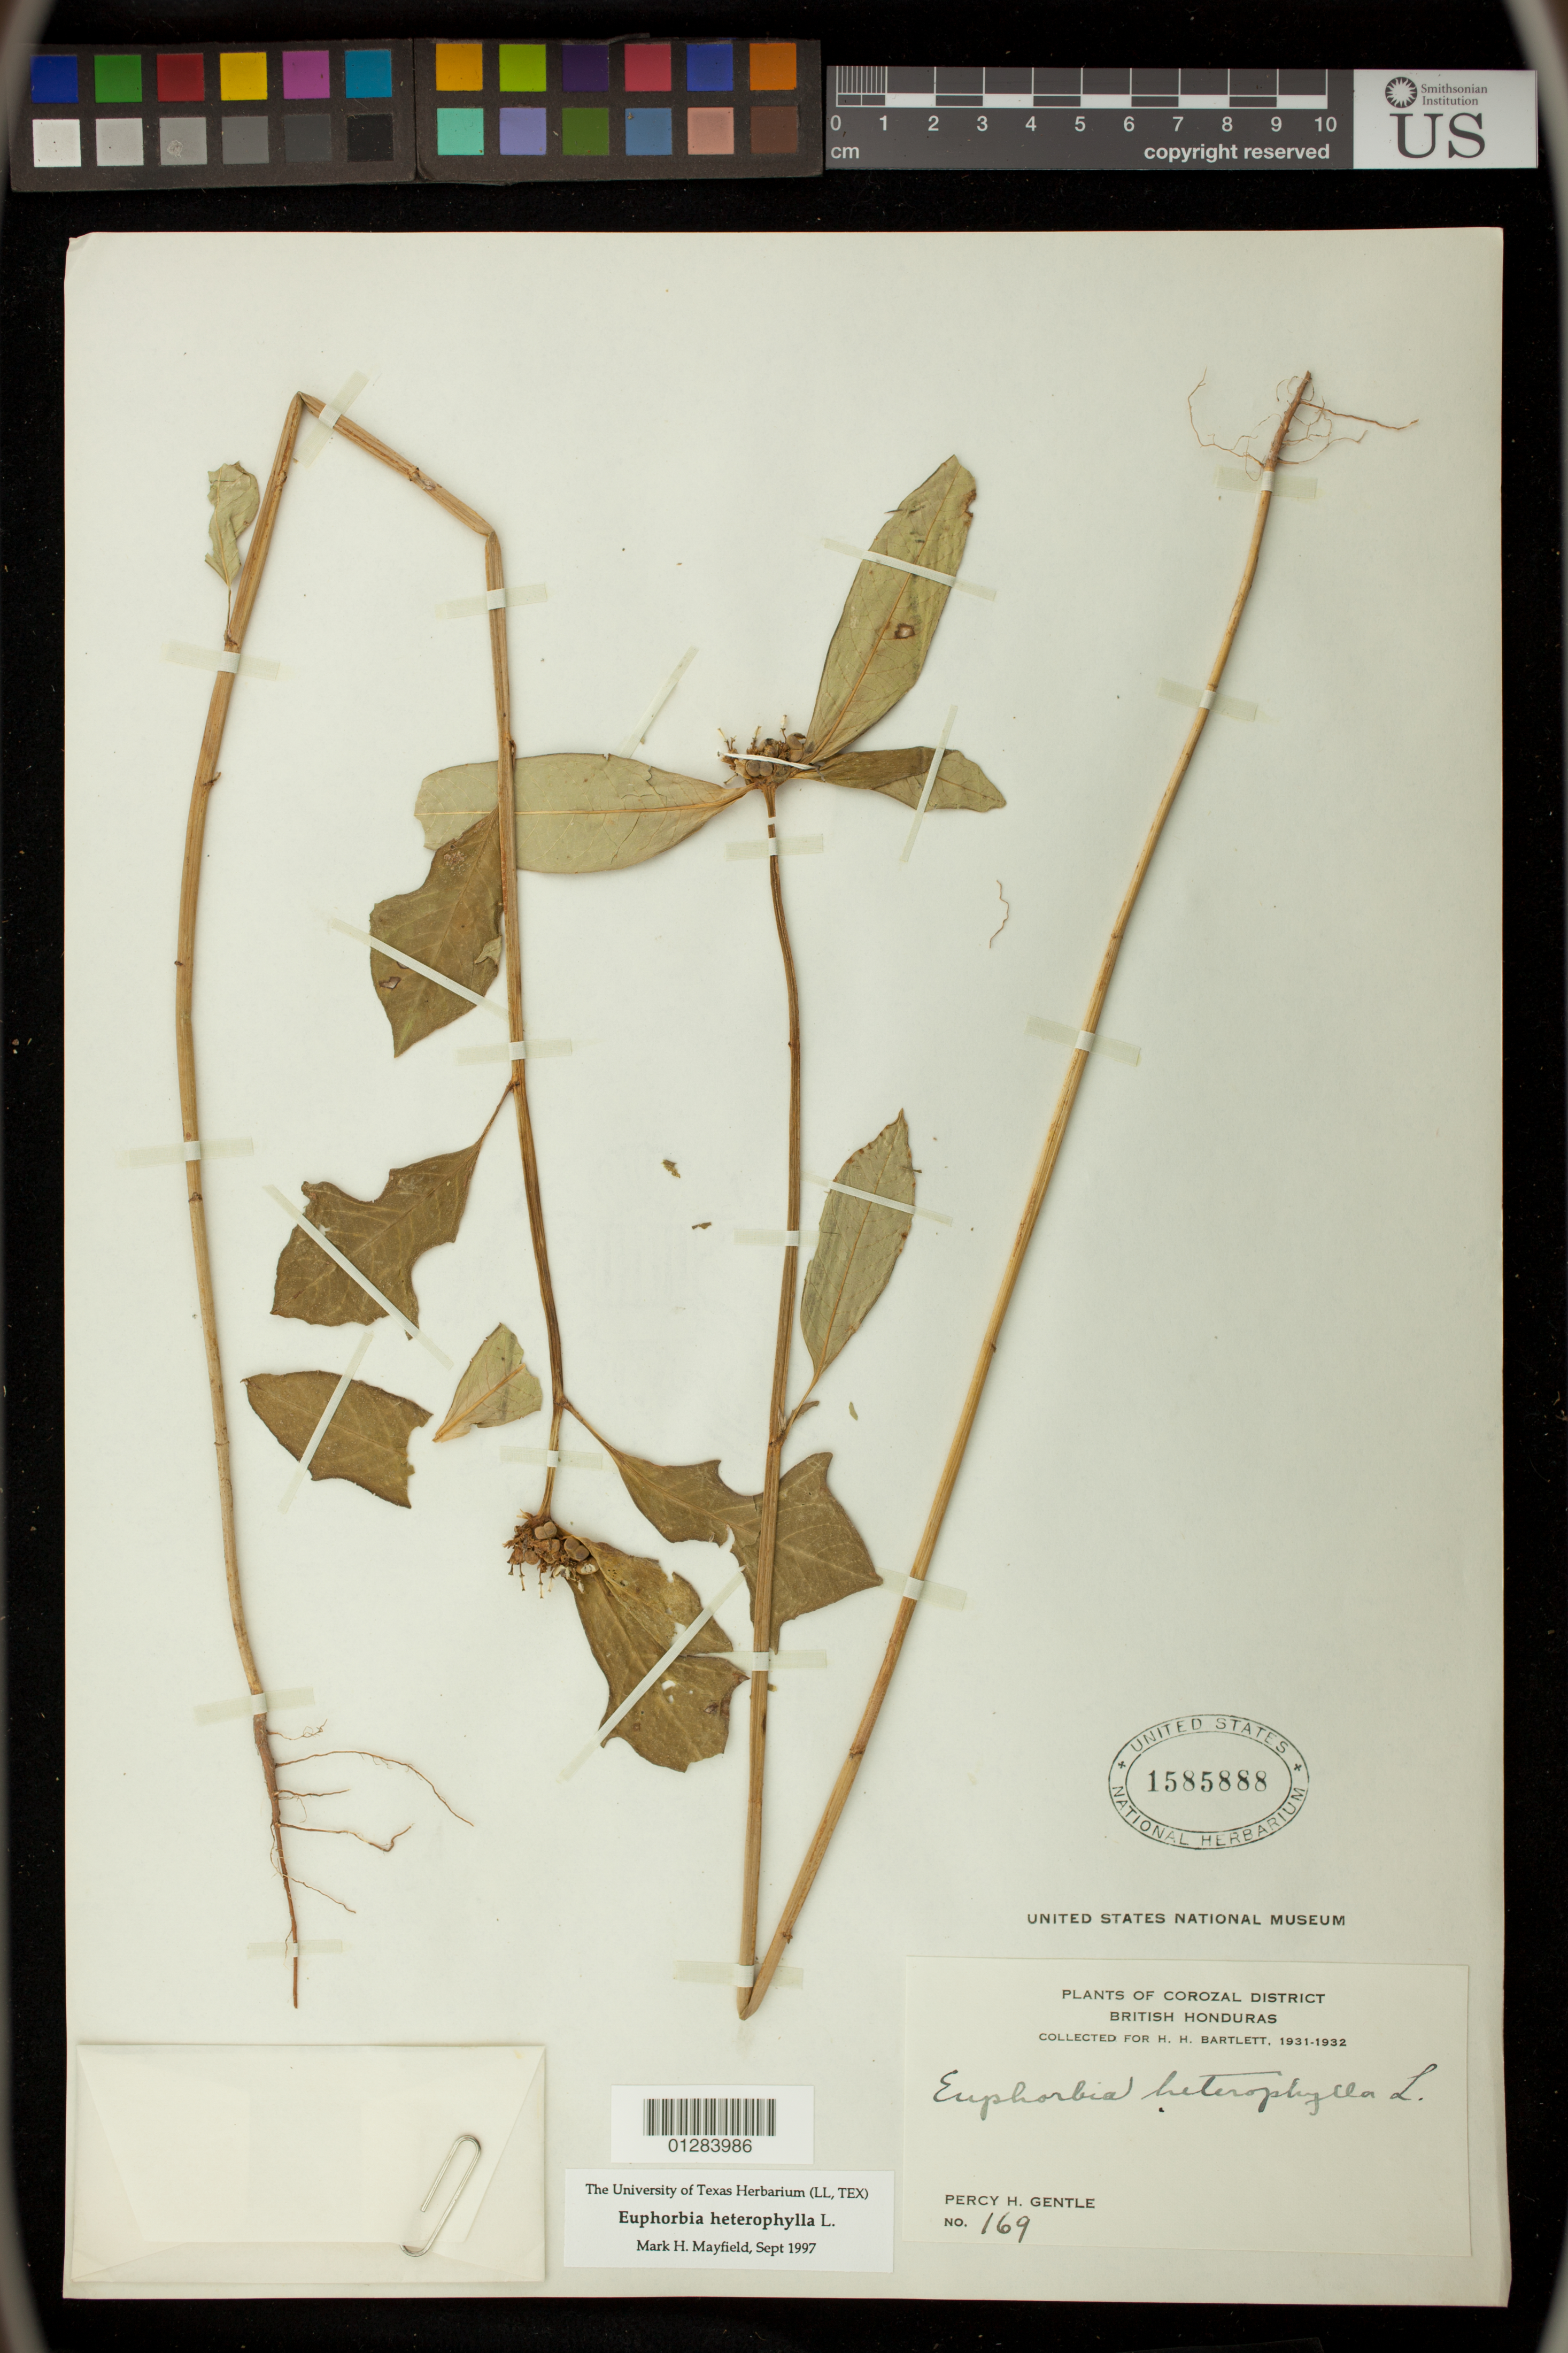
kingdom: Plantae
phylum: Tracheophyta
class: Magnoliopsida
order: Malpighiales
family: Euphorbiaceae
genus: Euphorbia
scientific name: Euphorbia heterophylla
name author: L.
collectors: P. H. Gentle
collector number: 169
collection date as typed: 1931 1932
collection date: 1931/1932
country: Belize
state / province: Corozal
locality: Corozal District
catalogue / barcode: US 1585888